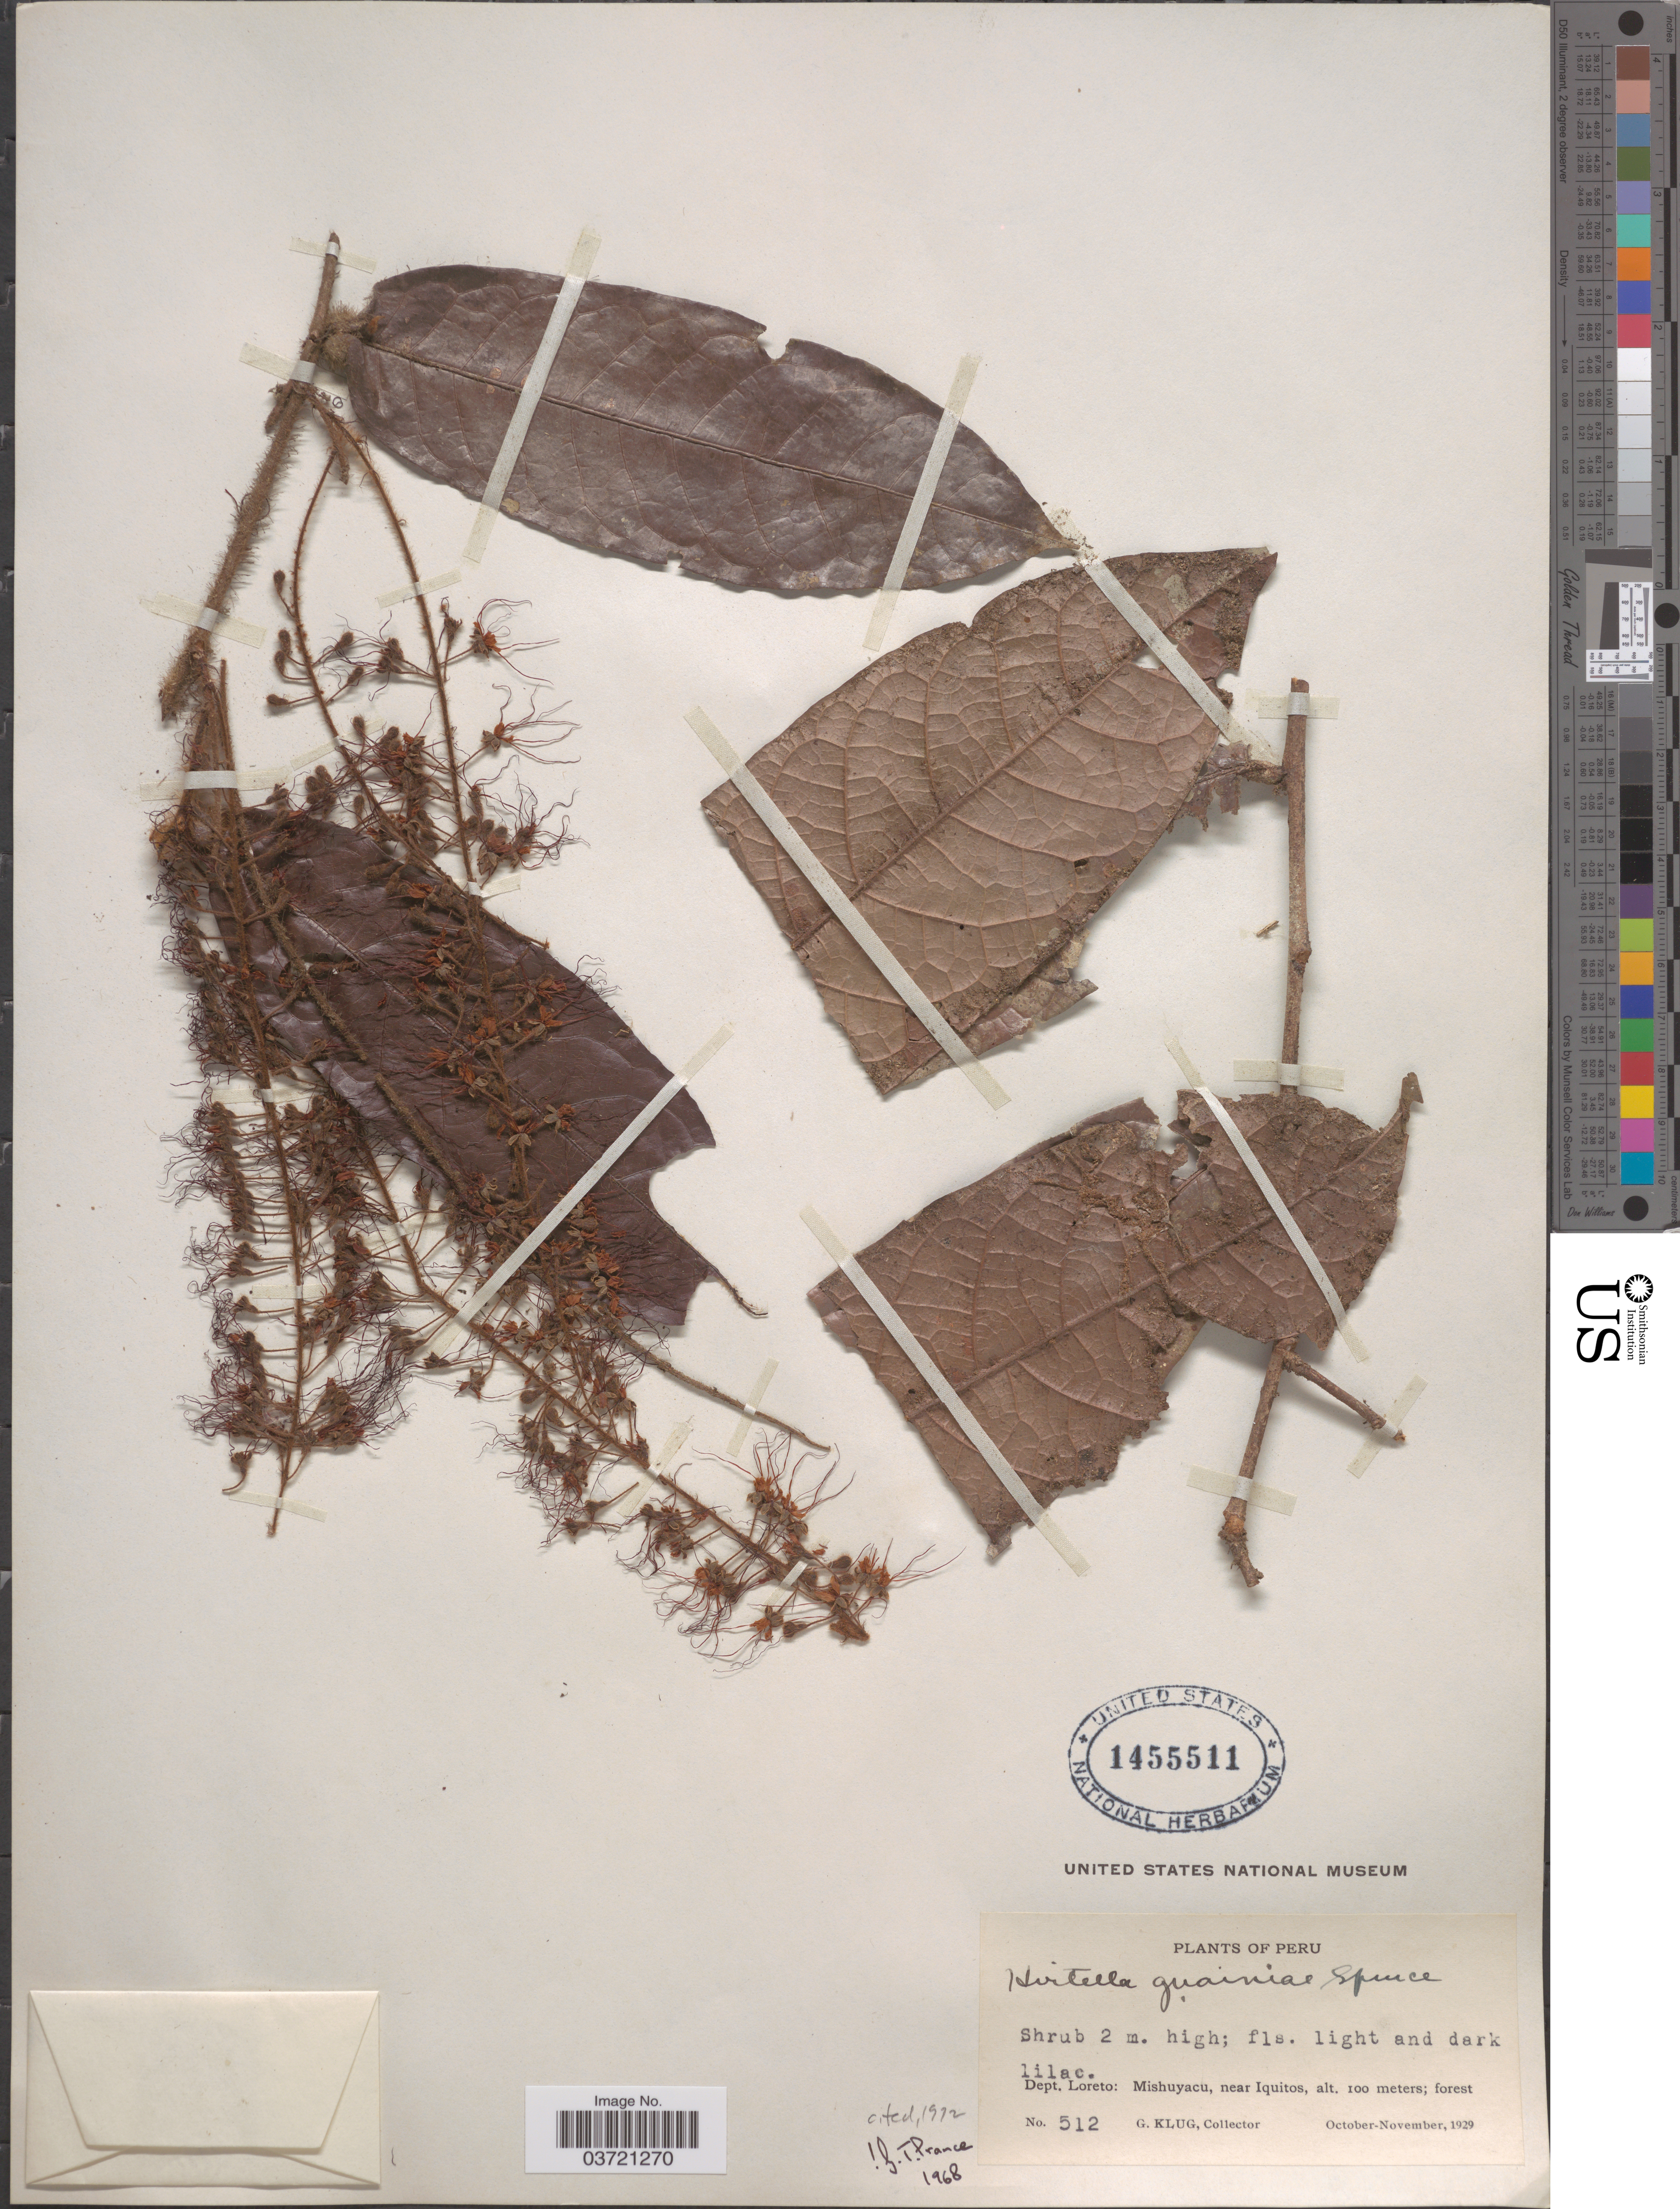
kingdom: Plantae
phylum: Tracheophyta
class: Magnoliopsida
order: Malpighiales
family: Chrysobalanaceae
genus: Hirtella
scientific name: Hirtella guainiae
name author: Spruce ex Hook. f.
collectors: G. Klug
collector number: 512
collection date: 1929-10/1929-11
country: Peru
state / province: Loreto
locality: Dept. Loreto: Mishuyacu, near Iquitos.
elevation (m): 100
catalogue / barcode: US 1455511